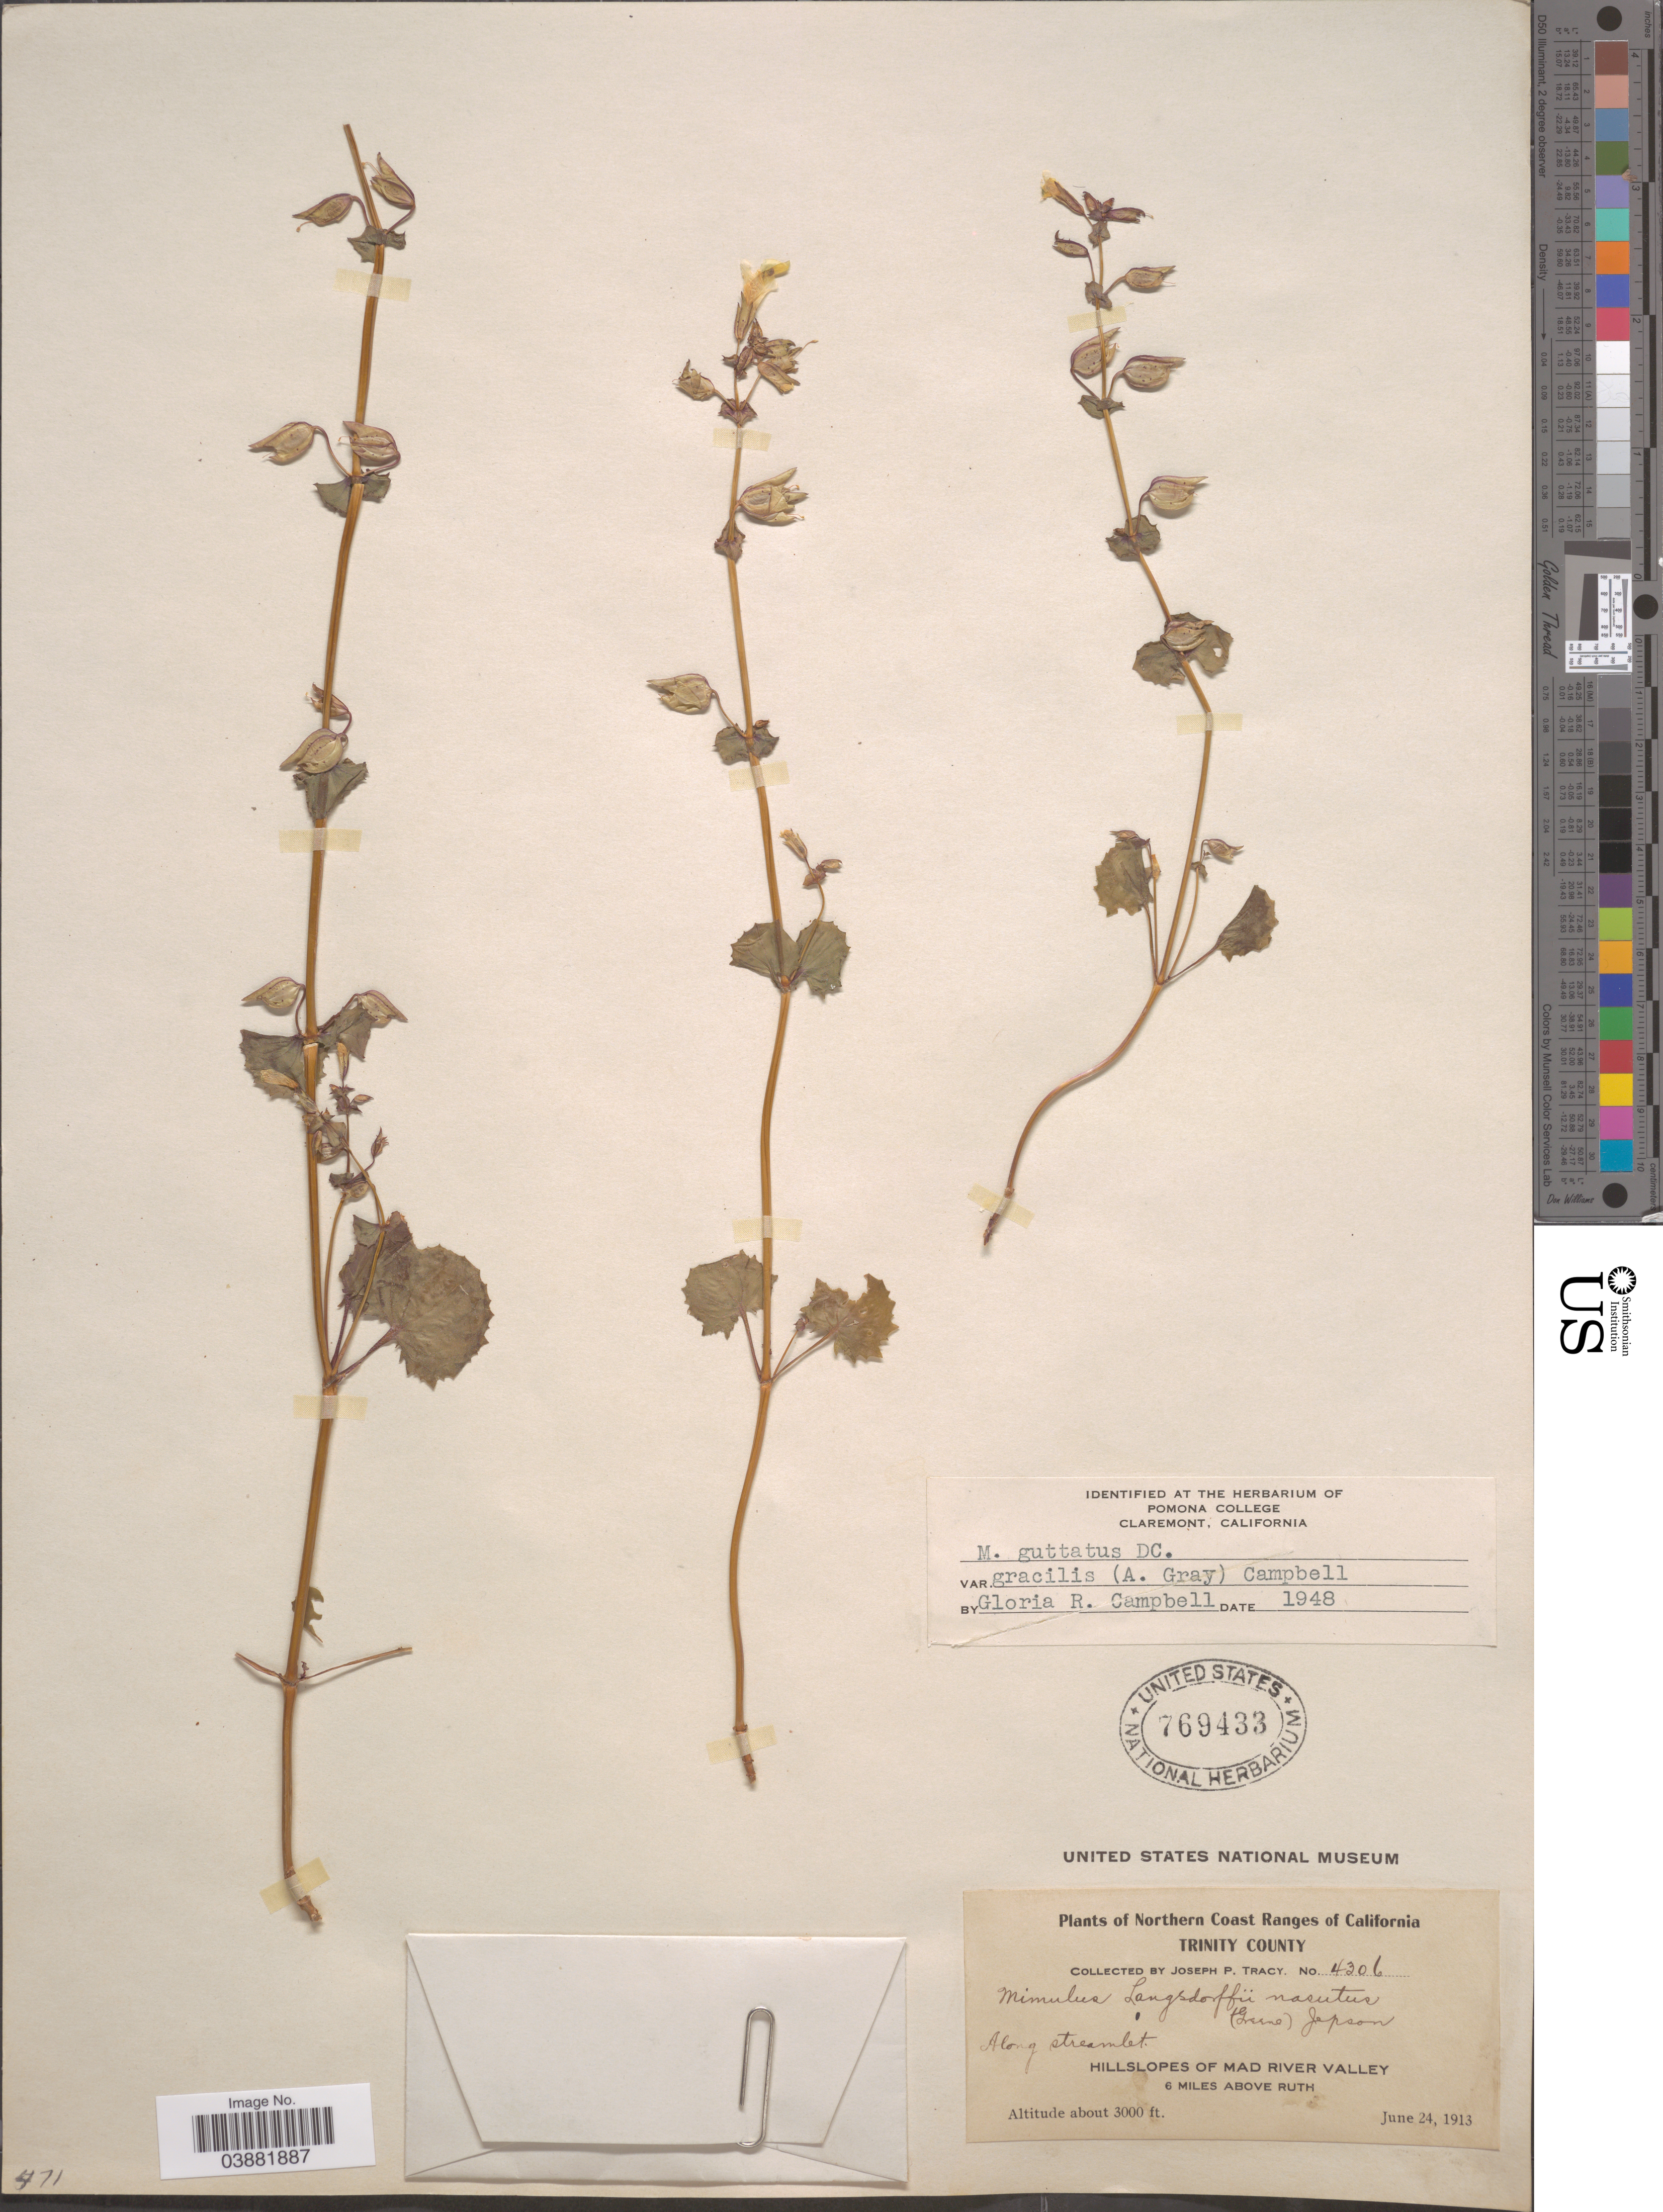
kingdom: Plantae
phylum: Tracheophyta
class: Magnoliopsida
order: Lamiales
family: Phrymaceae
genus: Mimulus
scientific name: Mimulus guttatus var. gracilis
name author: (A. Gray) G.R. Campb.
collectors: J. Tracy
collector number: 4306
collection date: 1913-06-24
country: United States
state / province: California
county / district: Trinity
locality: Northern Coast Ranges of California. Trinity County. Hillslopes of Mad River Valley. 6 miles above Ruth.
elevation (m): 914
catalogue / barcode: US 769433